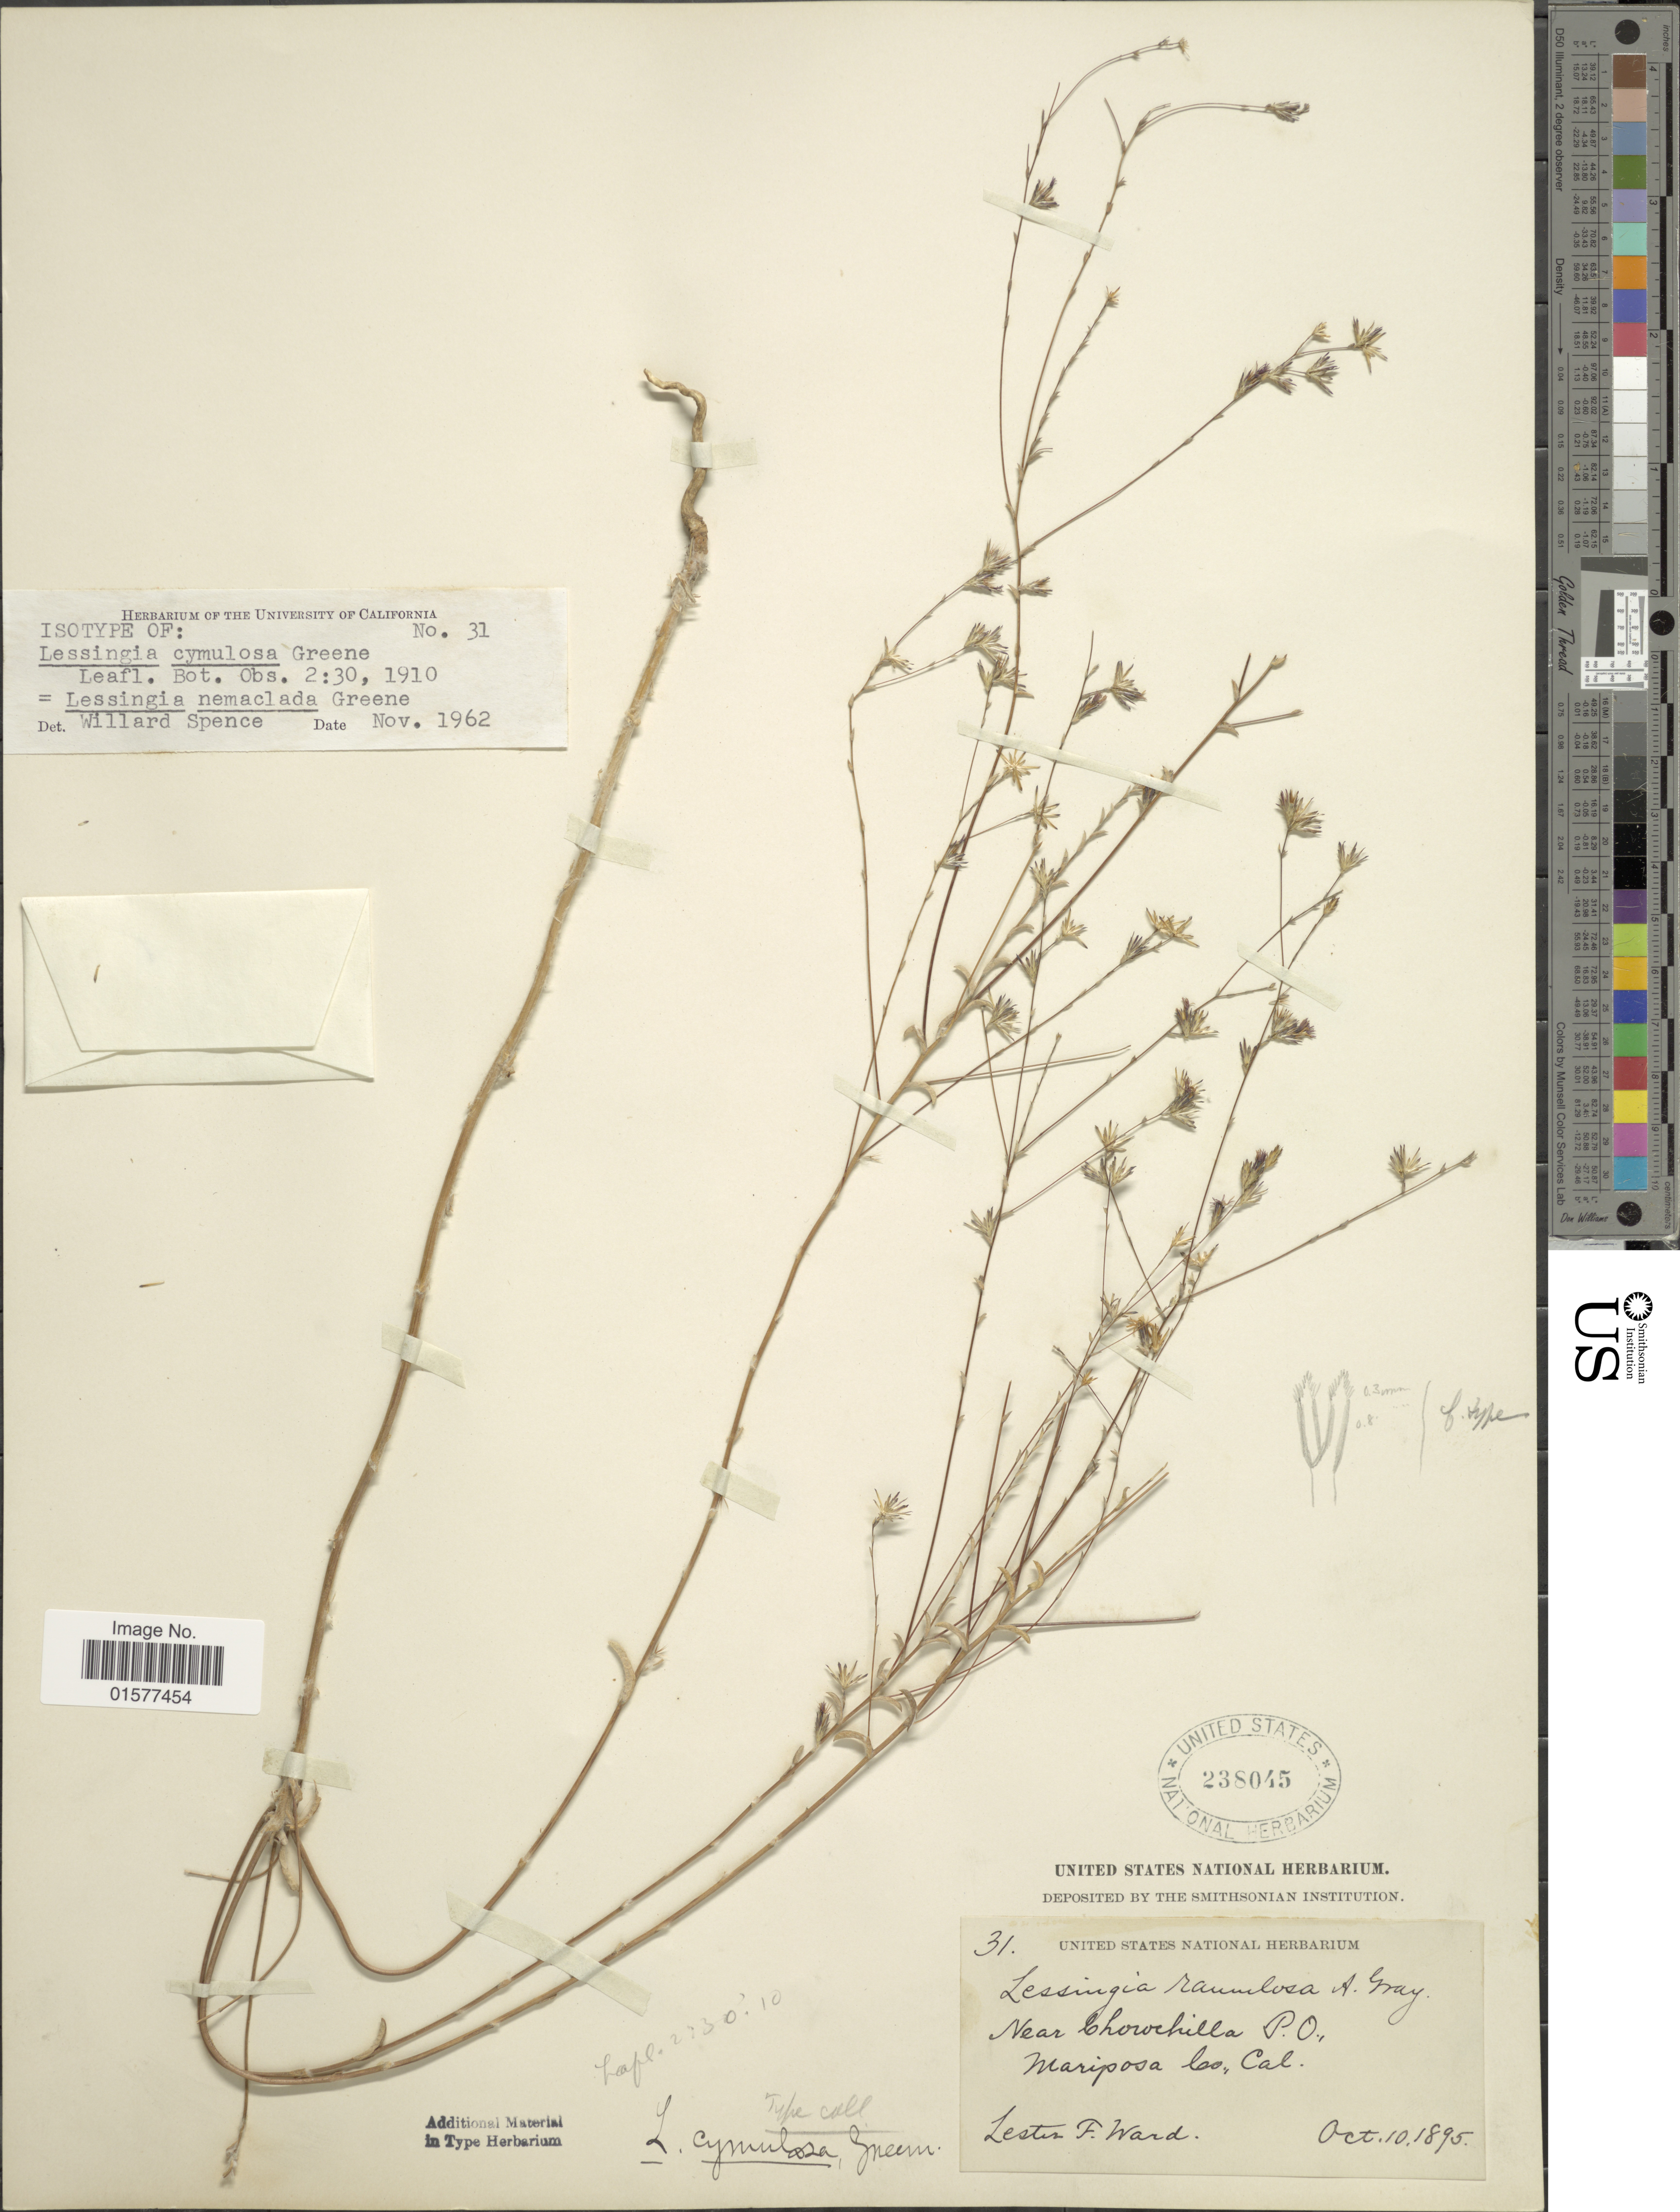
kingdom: Plantae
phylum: Tracheophyta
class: Magnoliopsida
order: Asterales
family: Asteraceae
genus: Lessingia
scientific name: Lessingia cymulosa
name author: Greene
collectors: L. F. Ward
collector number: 31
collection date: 1895-10-10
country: United States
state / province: California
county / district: Mariposa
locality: Near Chorochilla, P. O., Mariposa Co. Cal.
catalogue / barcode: US 238045